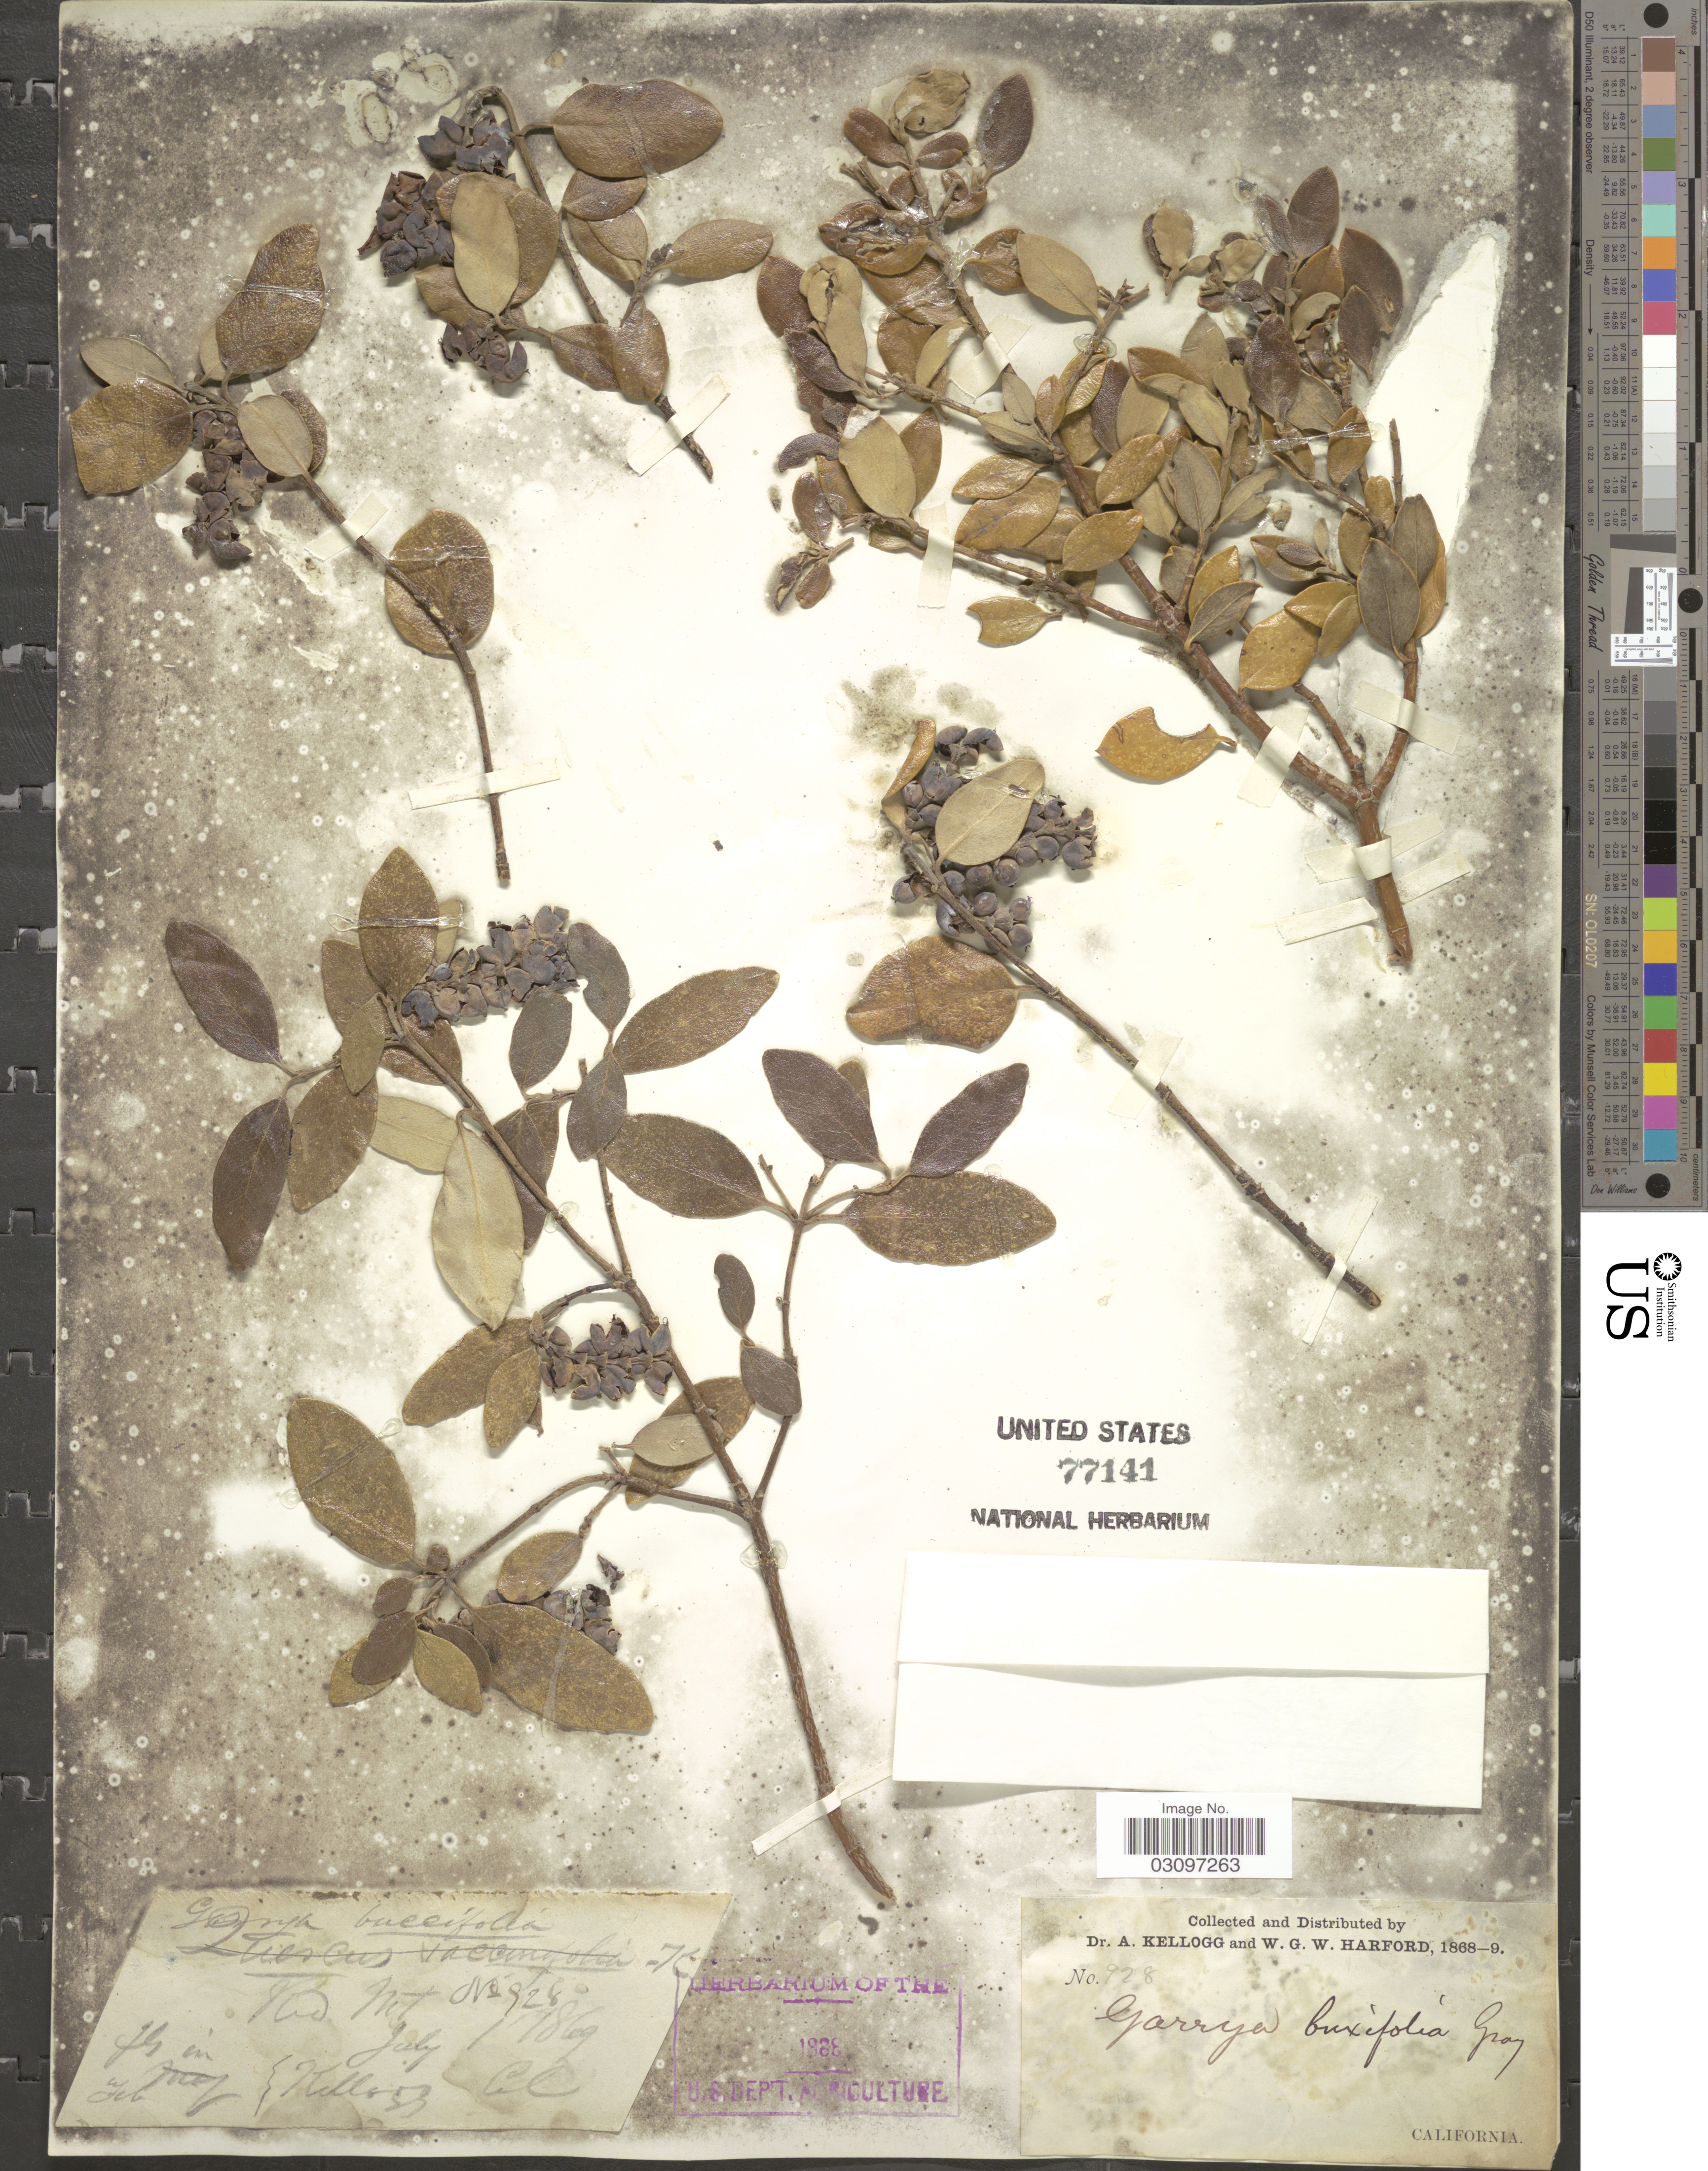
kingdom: Plantae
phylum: Tracheophyta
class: Magnoliopsida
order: Garryales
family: Garryaceae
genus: Garrya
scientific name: Garrya buxifolia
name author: A. Gray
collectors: A. Kellogg & W. G. W. Harford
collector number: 928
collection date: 1869-07-01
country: United States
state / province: California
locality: Rio Mt.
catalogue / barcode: US 77141